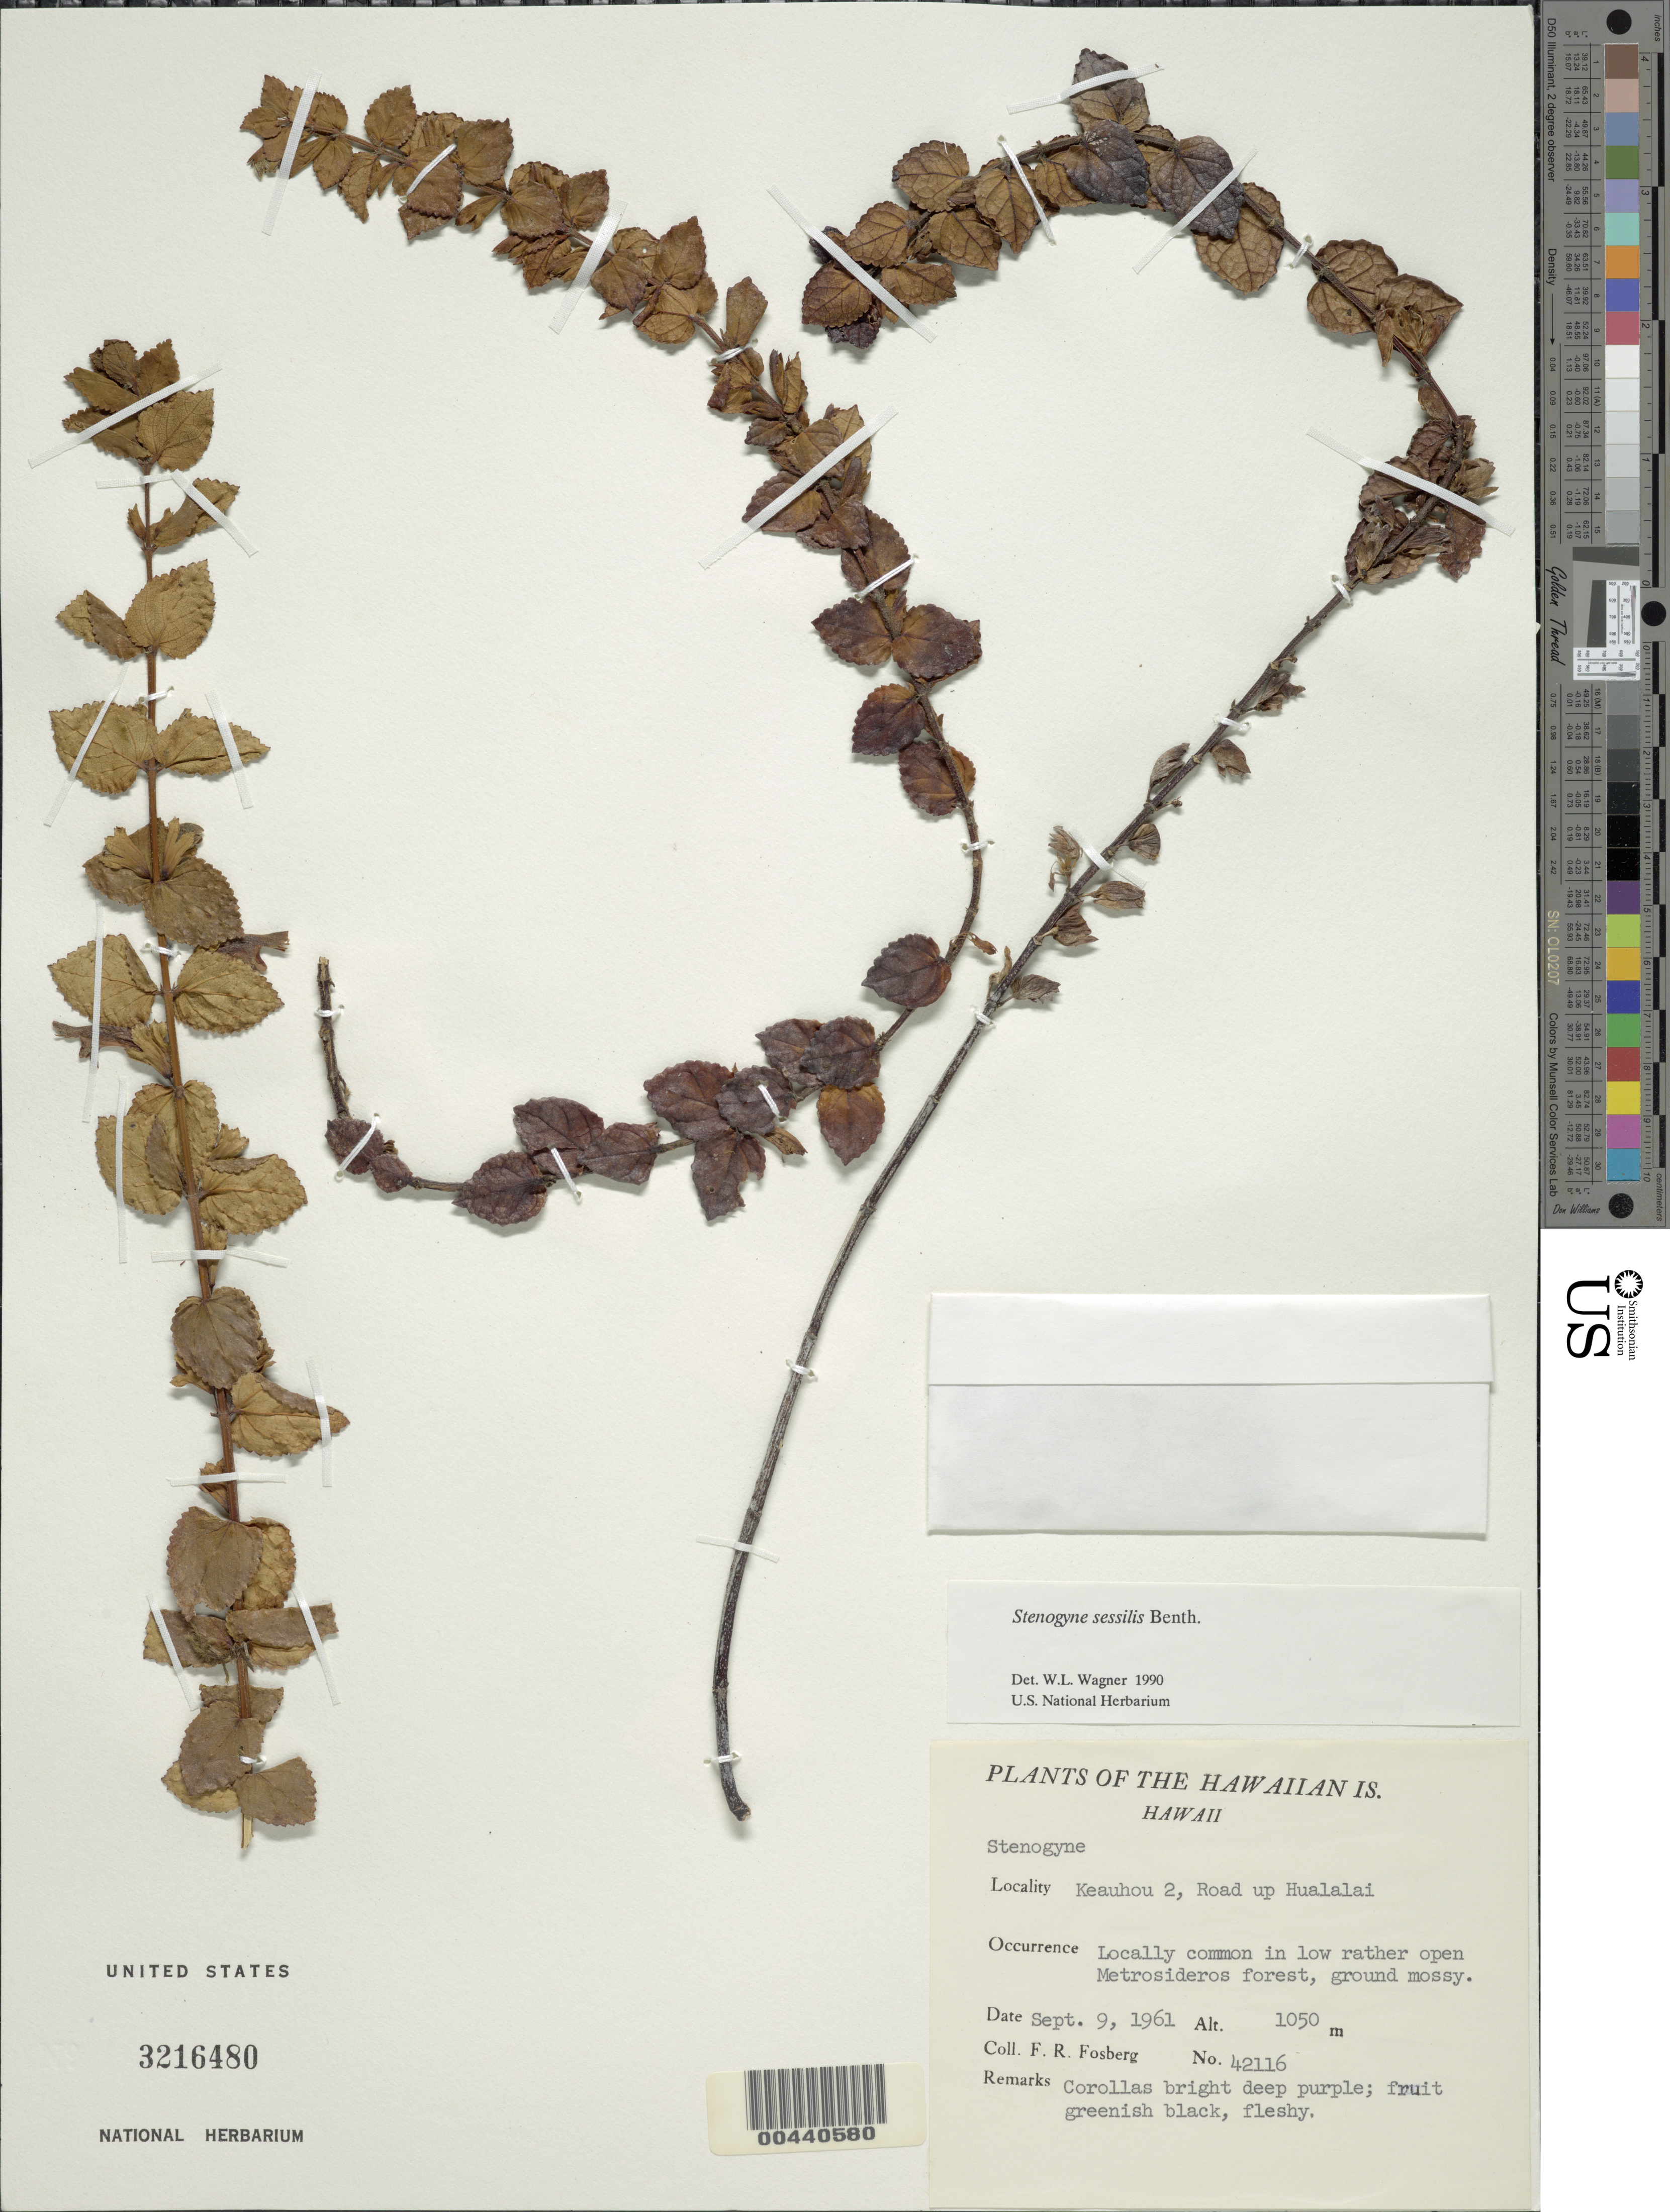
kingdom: Plantae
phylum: Tracheophyta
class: Magnoliopsida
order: Lamiales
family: Lamiaceae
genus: Stenogyne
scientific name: Stenogyne sessilis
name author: Benth.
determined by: Wagner, W. L., (BOT), Smithsonian Institution - National Museum of Natural History (UNITED STATES)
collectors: F. R. Fosberg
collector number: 42116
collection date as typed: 9 Sep 1961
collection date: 1961-09-09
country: United States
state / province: Hawaii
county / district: Hawaii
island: Hawaii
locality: Keauhou 2, Road up Hualalai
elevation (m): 1050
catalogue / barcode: US 3216480